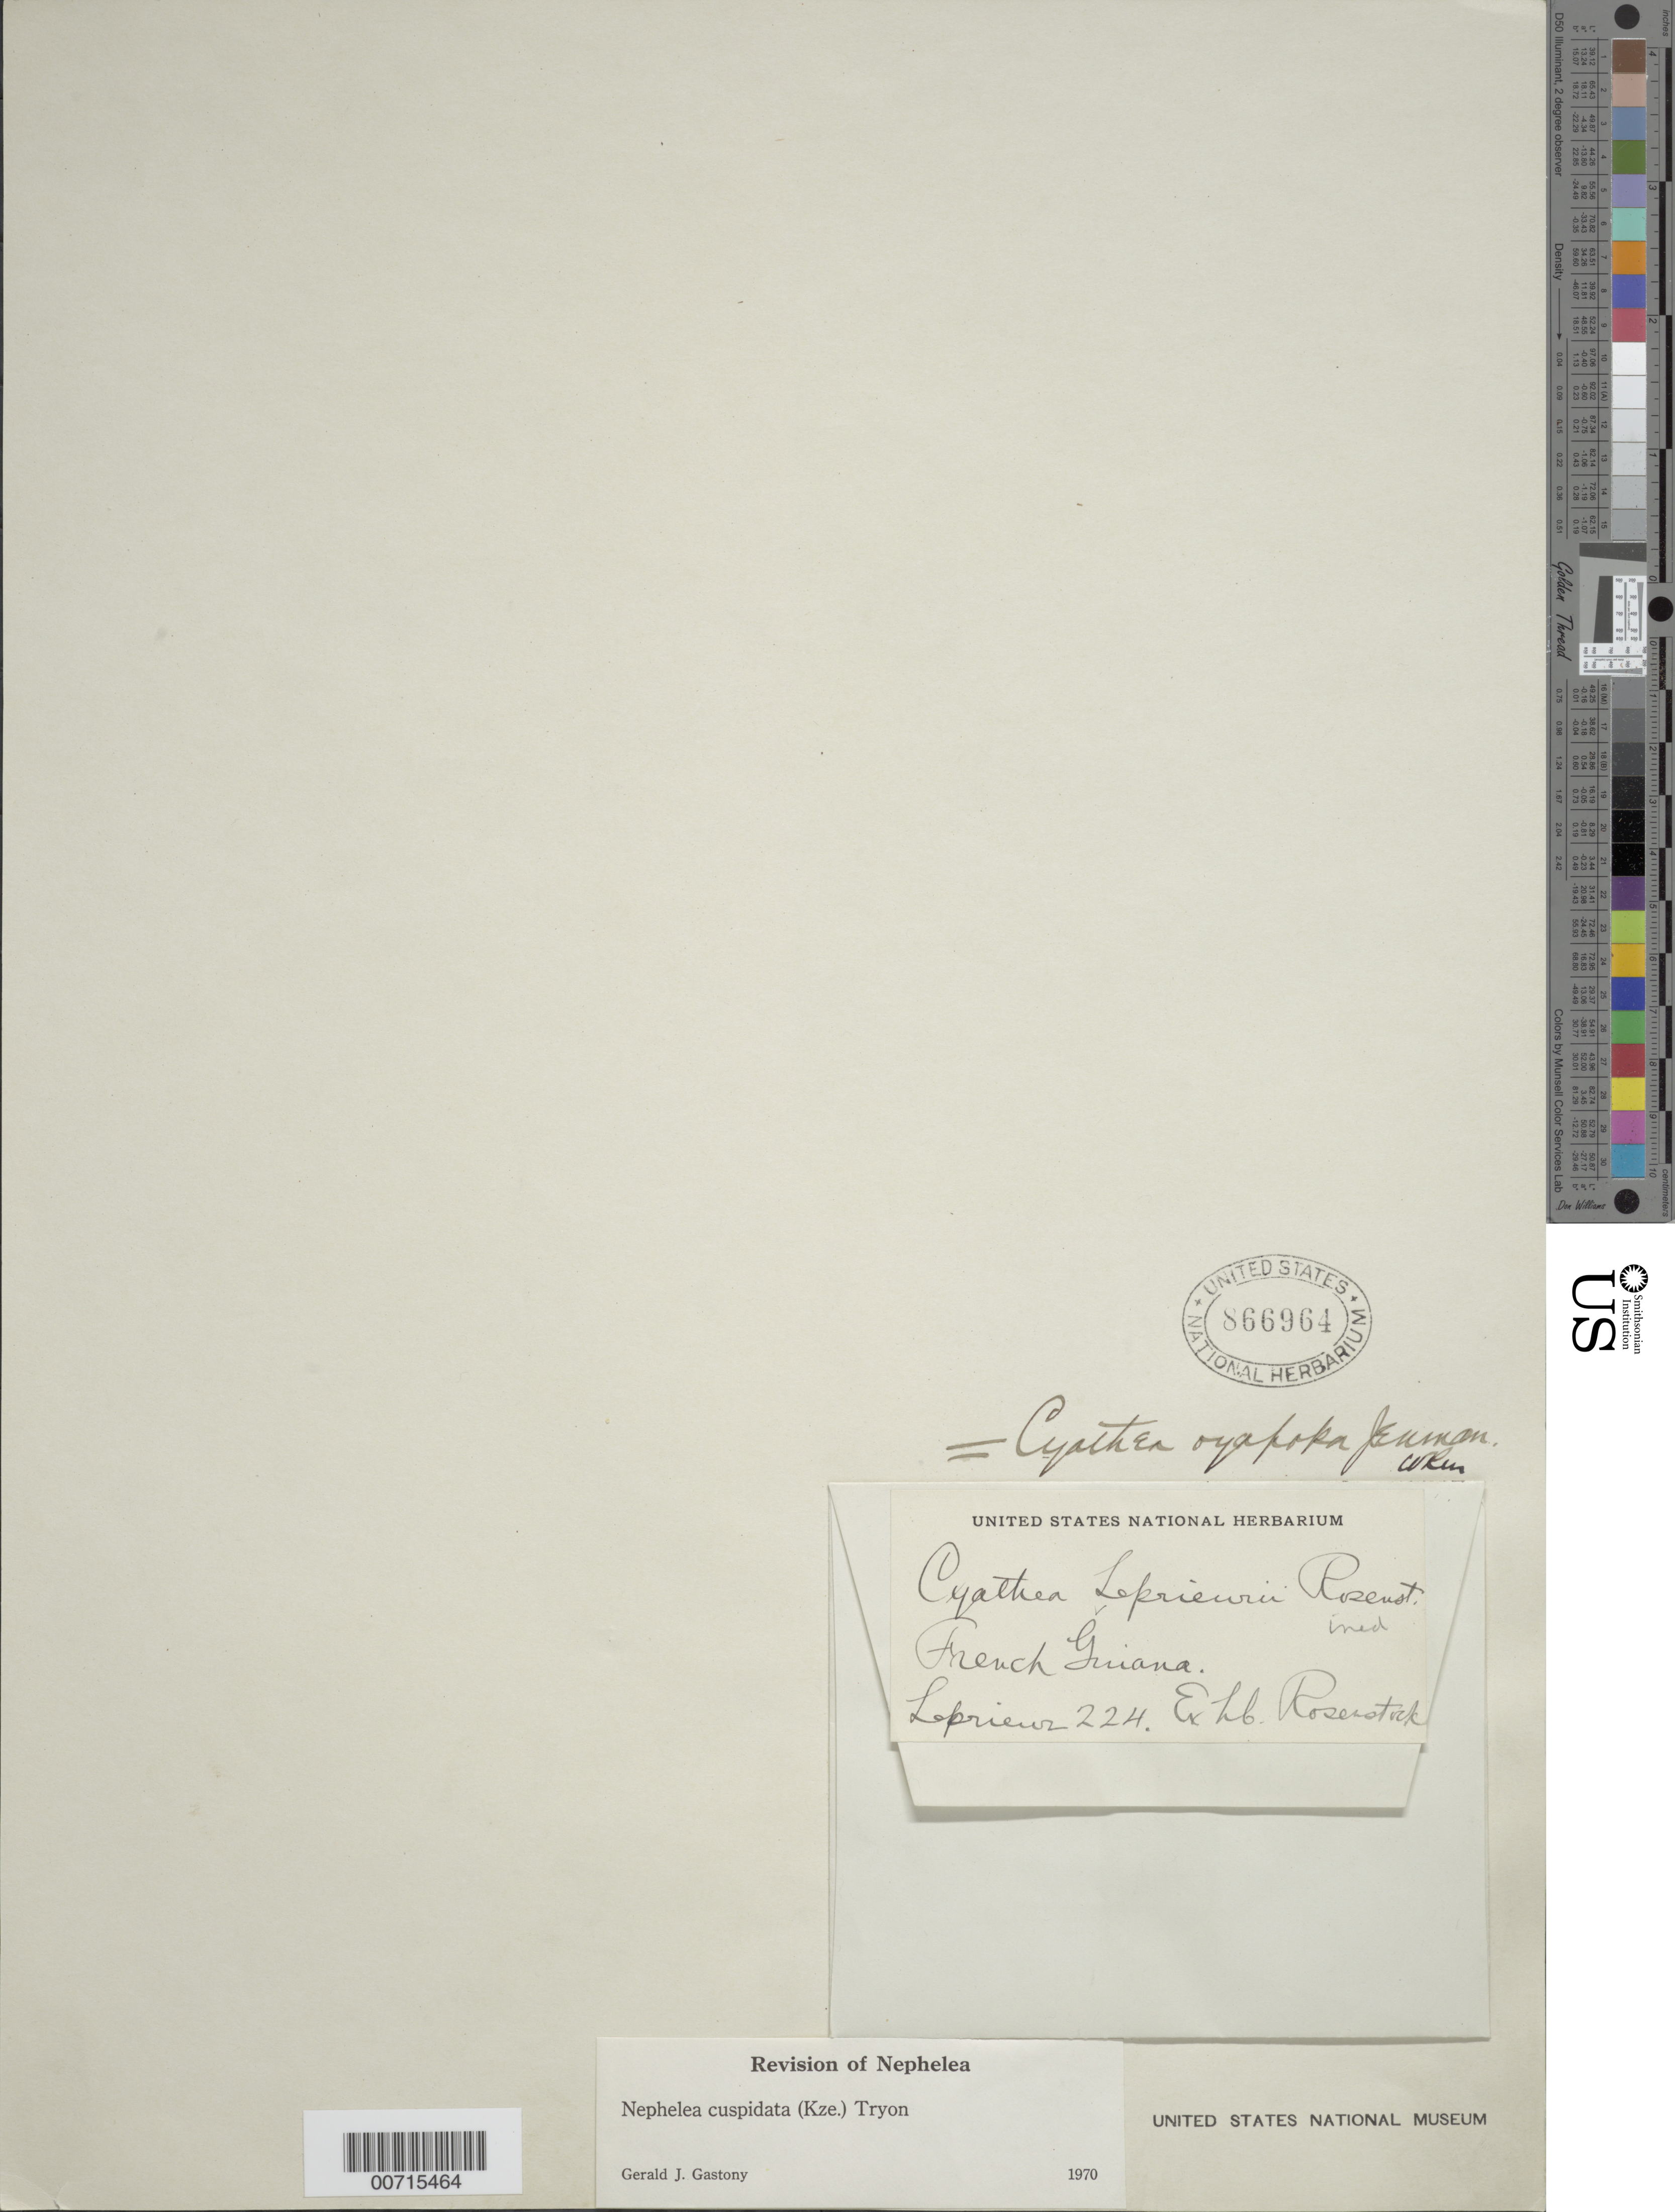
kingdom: Plantae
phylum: Tracheophyta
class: Polypodiopsida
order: Cyatheales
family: Cyatheaceae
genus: Alsophila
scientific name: Alsophila cuspidata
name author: (Kunze) D.S. Conant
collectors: F. M. R. Leprieur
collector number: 224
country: French Guiana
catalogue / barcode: US 866964